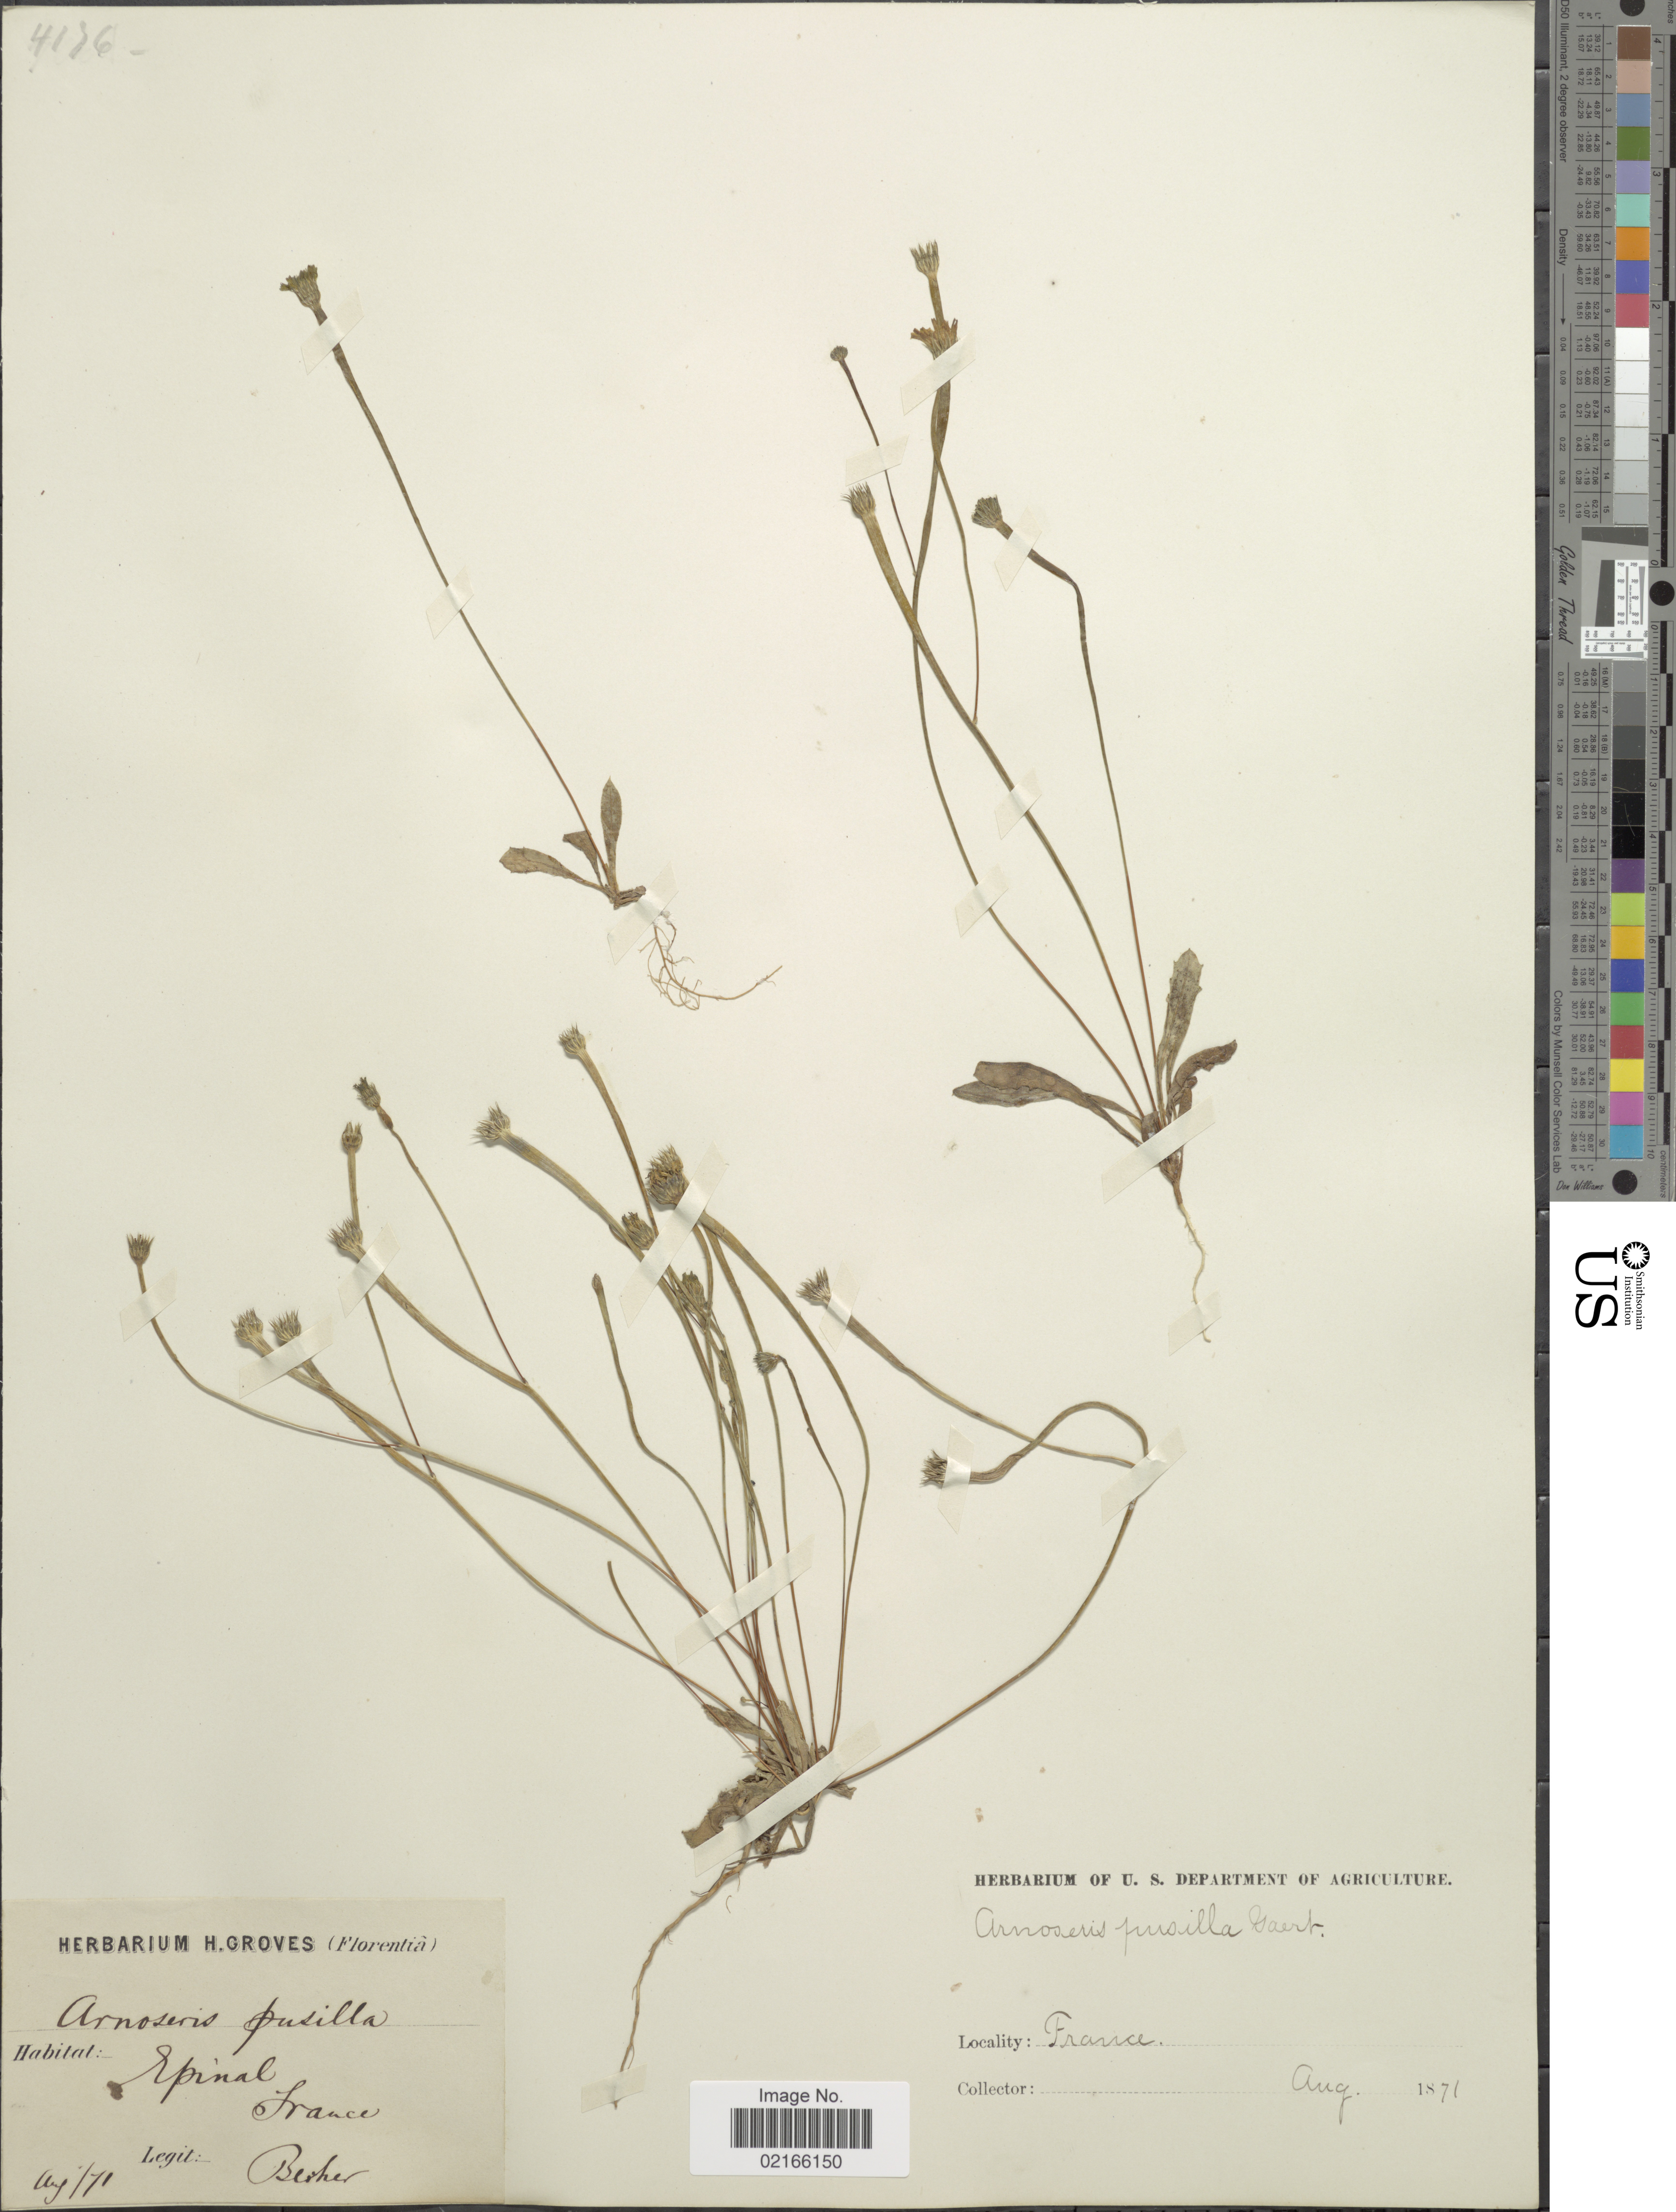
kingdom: Plantae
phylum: Tracheophyta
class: Magnoliopsida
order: Asterales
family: Asteraceae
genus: Arnoseris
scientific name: Arnoseris minima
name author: (L.) Schweigg. & Körte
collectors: Berher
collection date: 1871-08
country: France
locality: Epiral [interpreted]